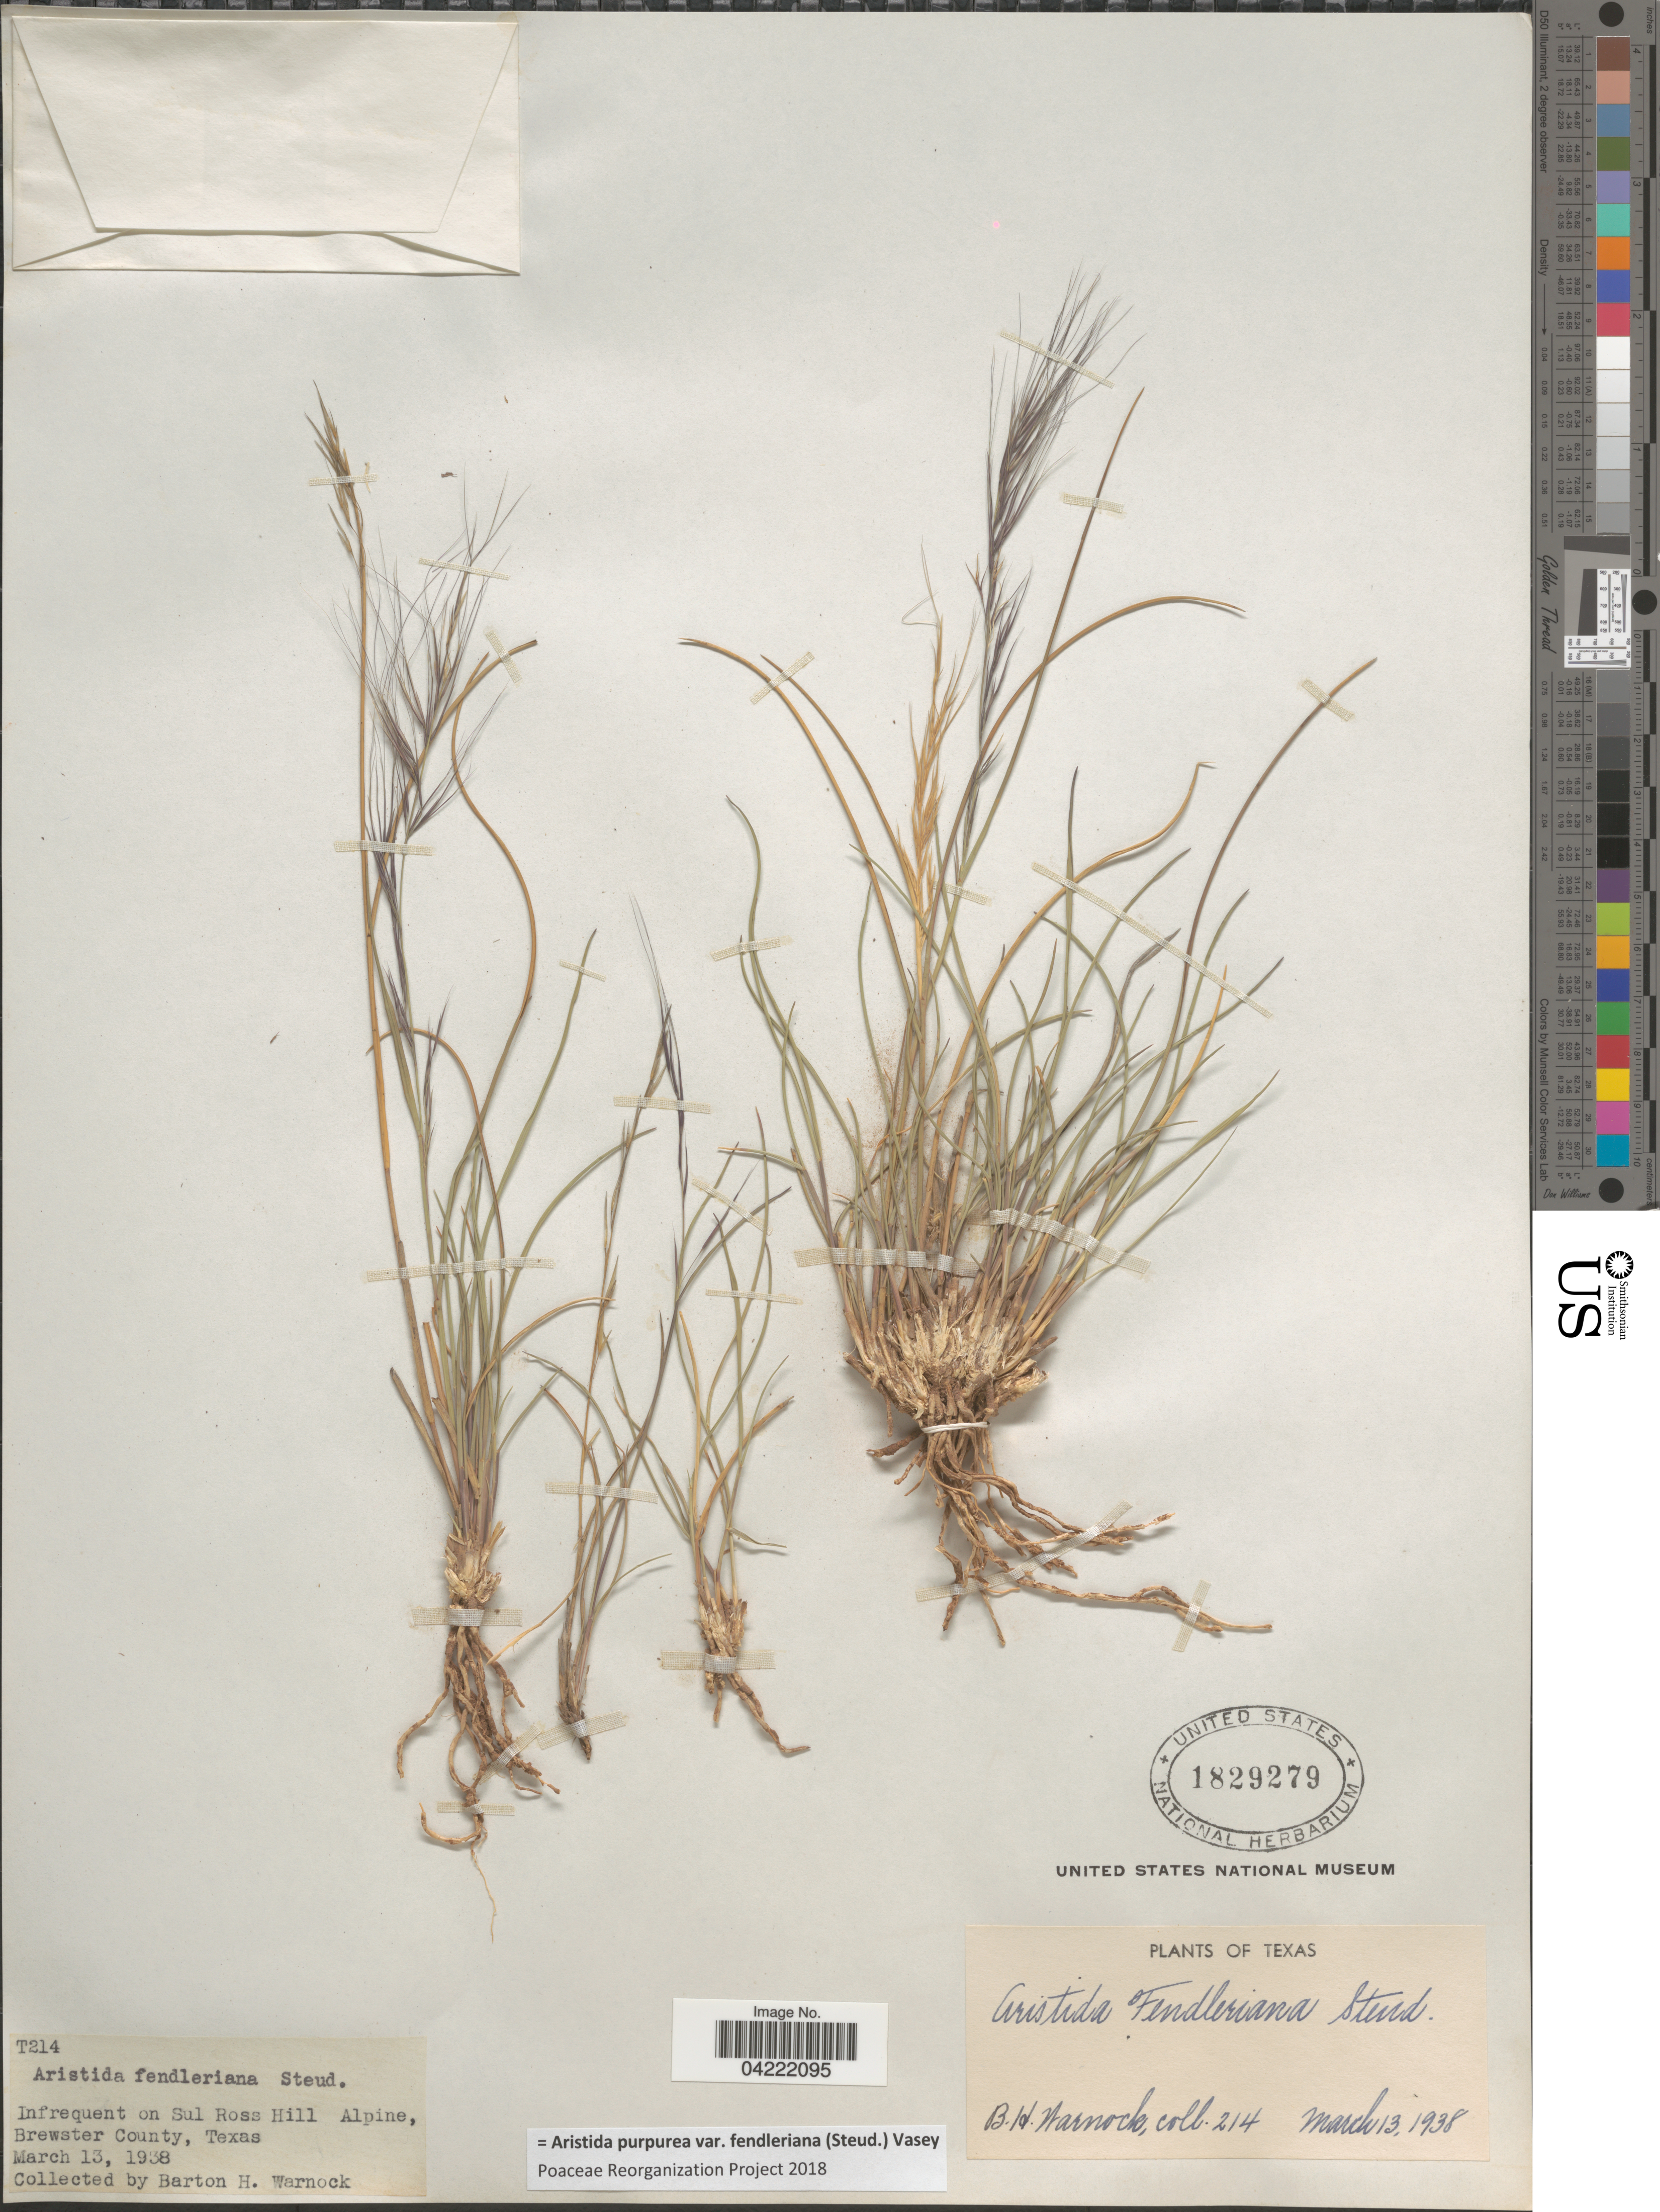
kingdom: Plantae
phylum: Tracheophyta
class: Liliopsida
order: Poales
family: Poaceae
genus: Aristida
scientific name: Aristida purpurea var. fendleriana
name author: (Steud.) Vasey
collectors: B. H. Warnock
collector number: T214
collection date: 1938-03-13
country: United States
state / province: Texas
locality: Infrequent on Sul Ross Hill Alpine, Brewster County.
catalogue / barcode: US 1829279